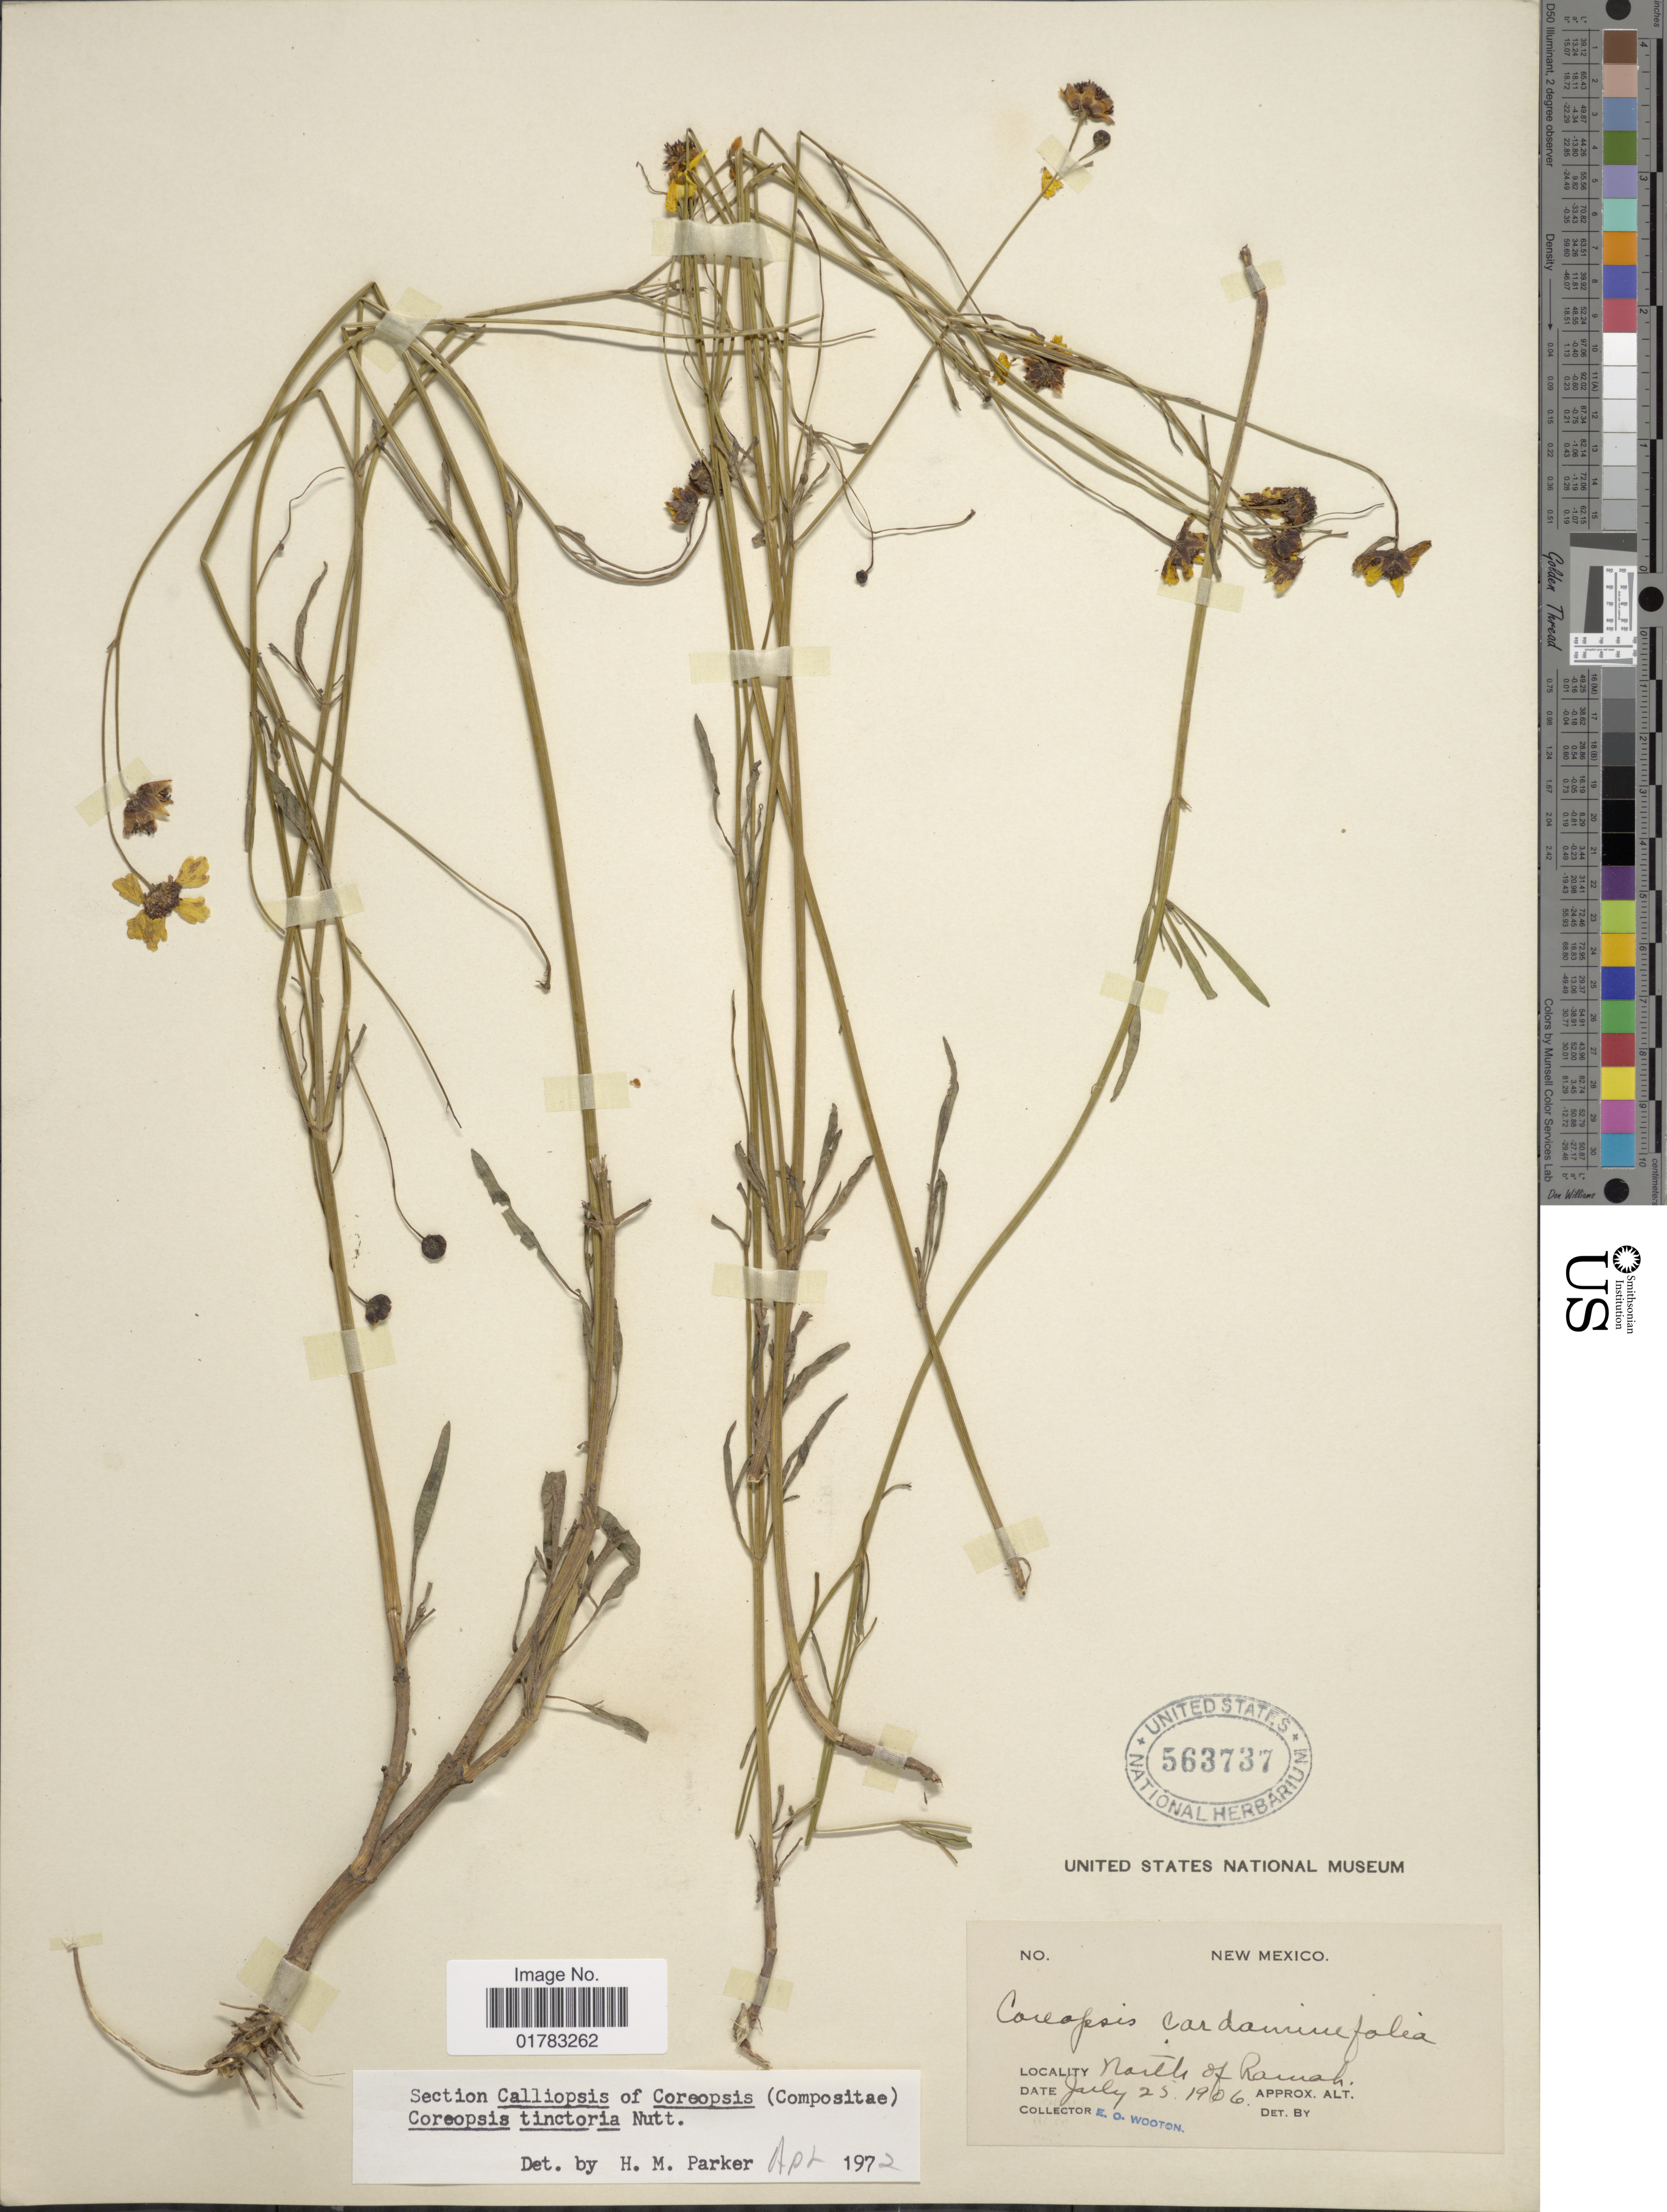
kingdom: Plantae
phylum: Tracheophyta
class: Magnoliopsida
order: Asterales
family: Asteraceae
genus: Coreopsis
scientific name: Coreopsis tinctoria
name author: Nutt.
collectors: E. O. Wooton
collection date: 1906-07-25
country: United States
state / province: New Mexico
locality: North of Ramah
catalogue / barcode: US 563737